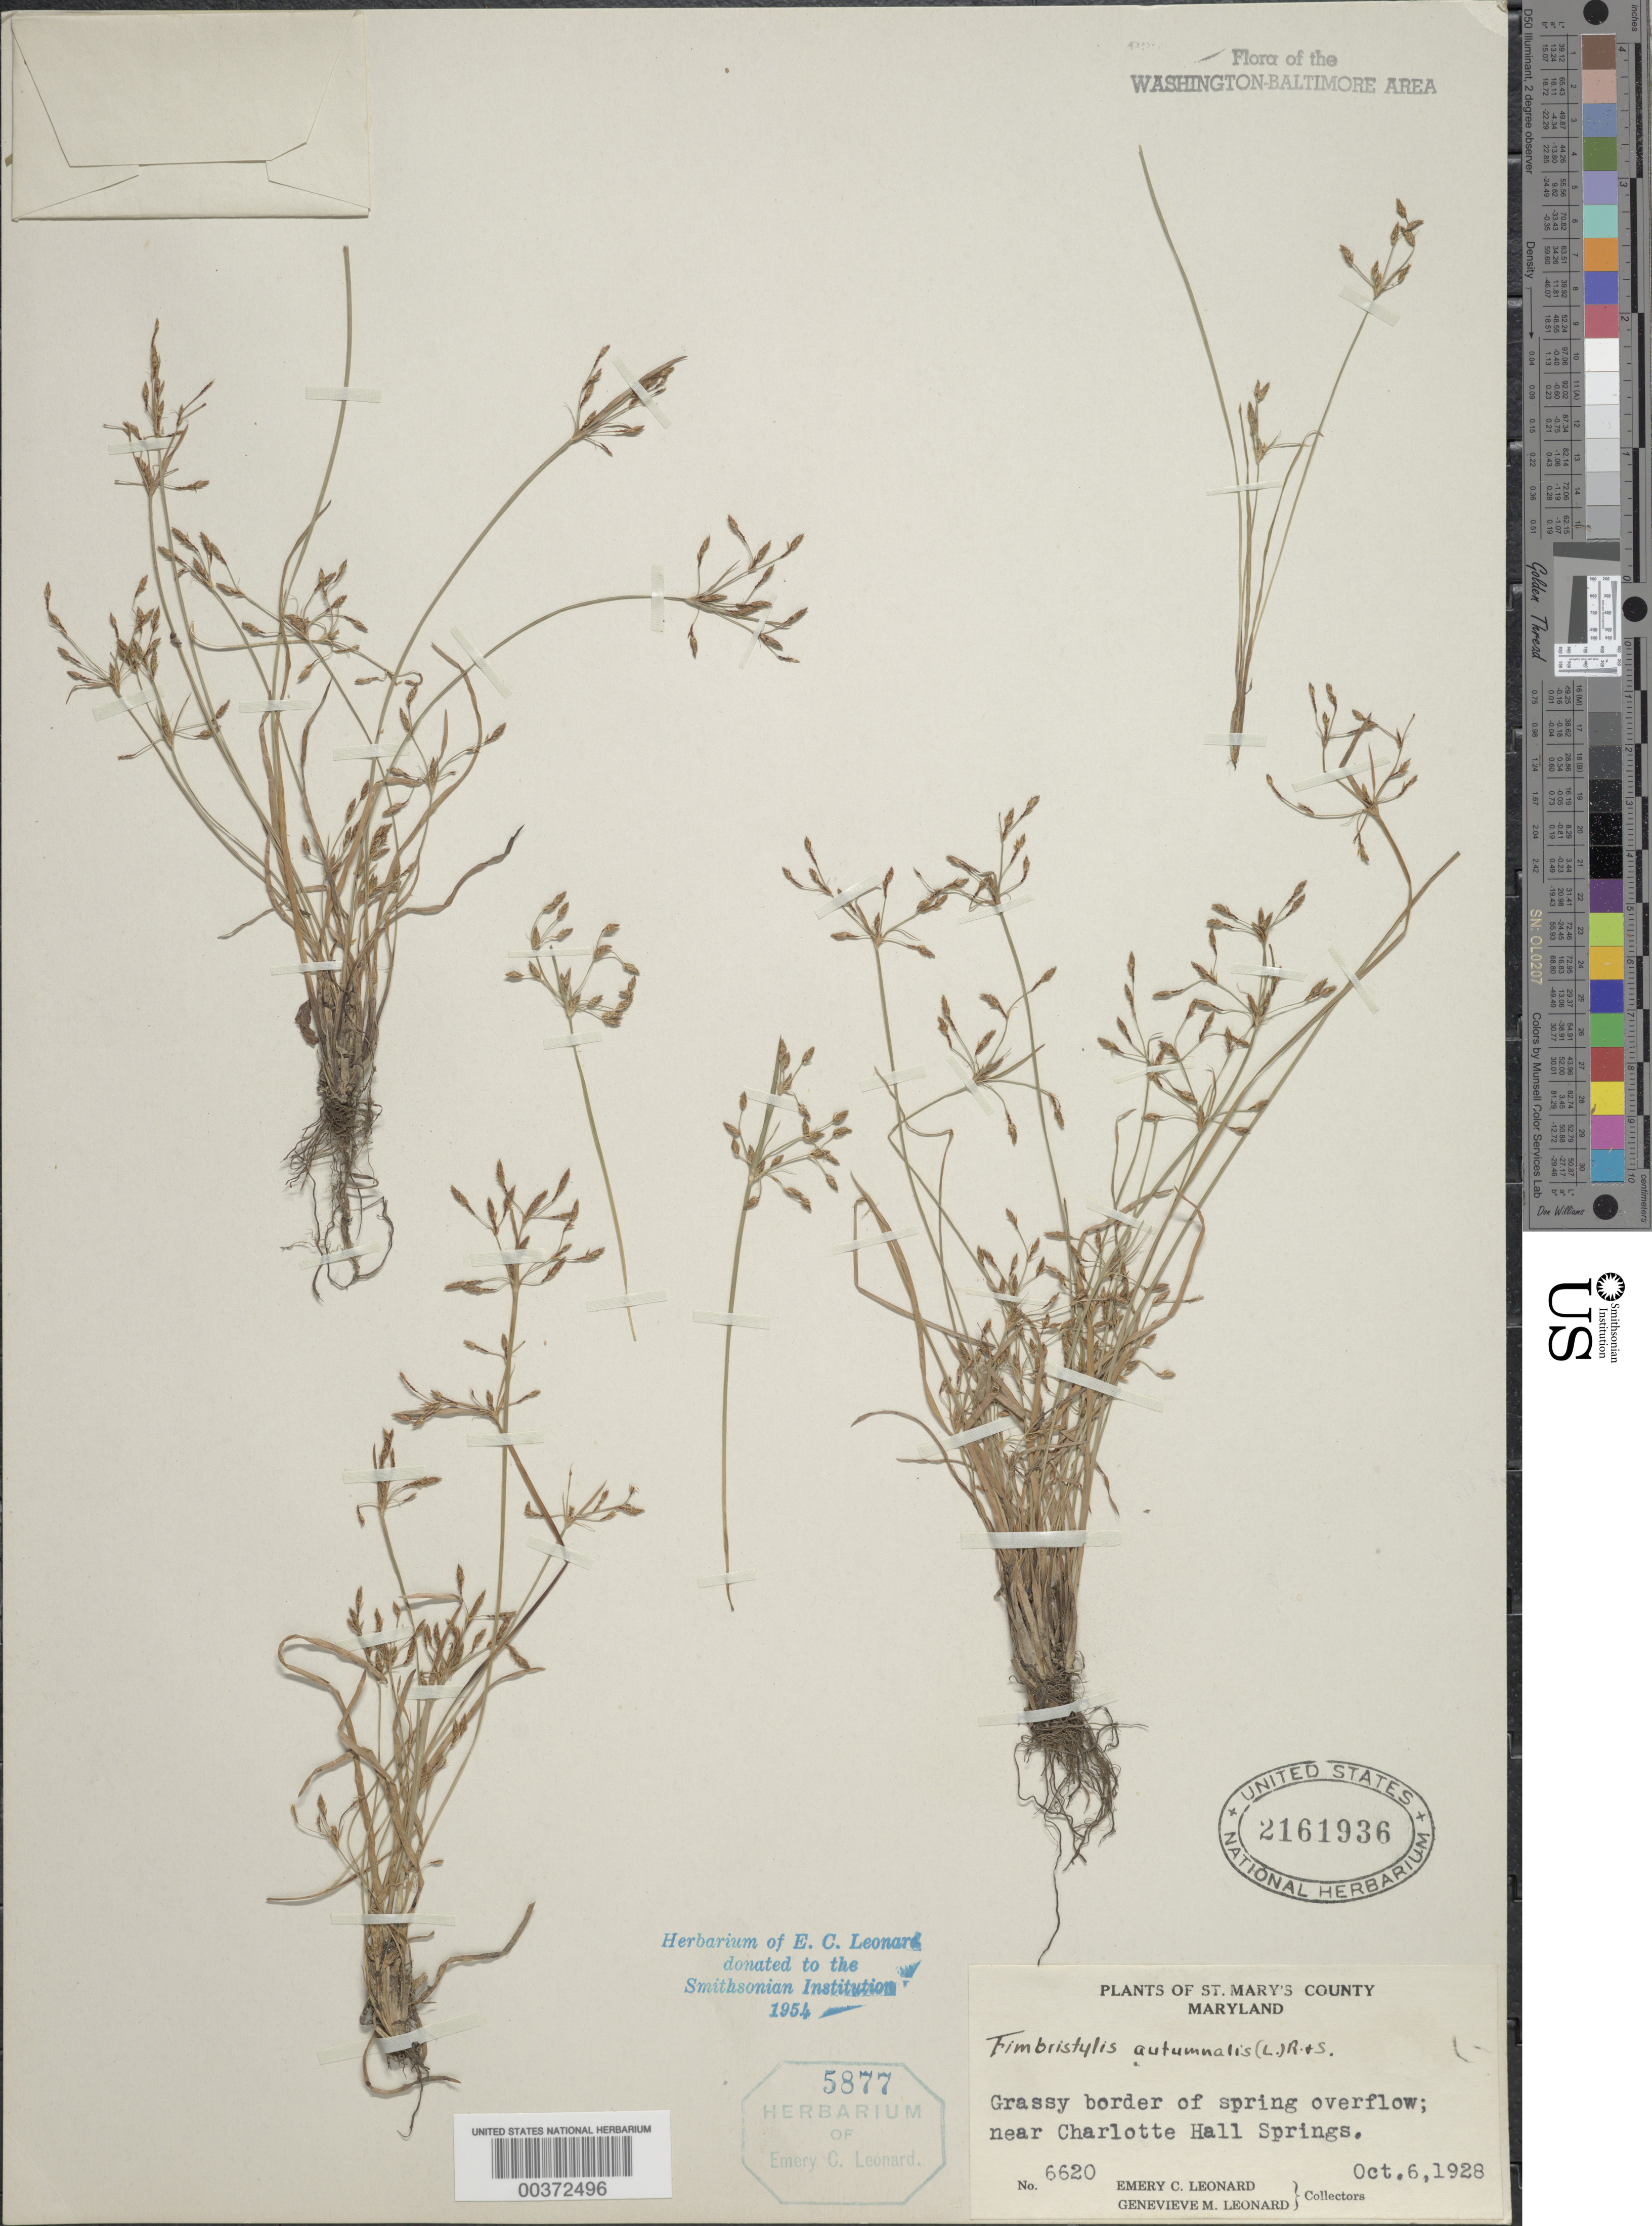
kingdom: Plantae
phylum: Tracheophyta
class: Liliopsida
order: Poales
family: Cyperaceae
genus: Fimbristylis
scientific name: Fimbristylis autumnalis (L.) Roem. & Schult.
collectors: E. C. Leonard & G. M. Leonard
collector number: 6620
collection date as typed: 06 Oct 1928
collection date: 1928-10-06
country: United States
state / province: Maryland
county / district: St. Mary's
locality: Charlotte Hall Springs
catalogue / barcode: US 2161936